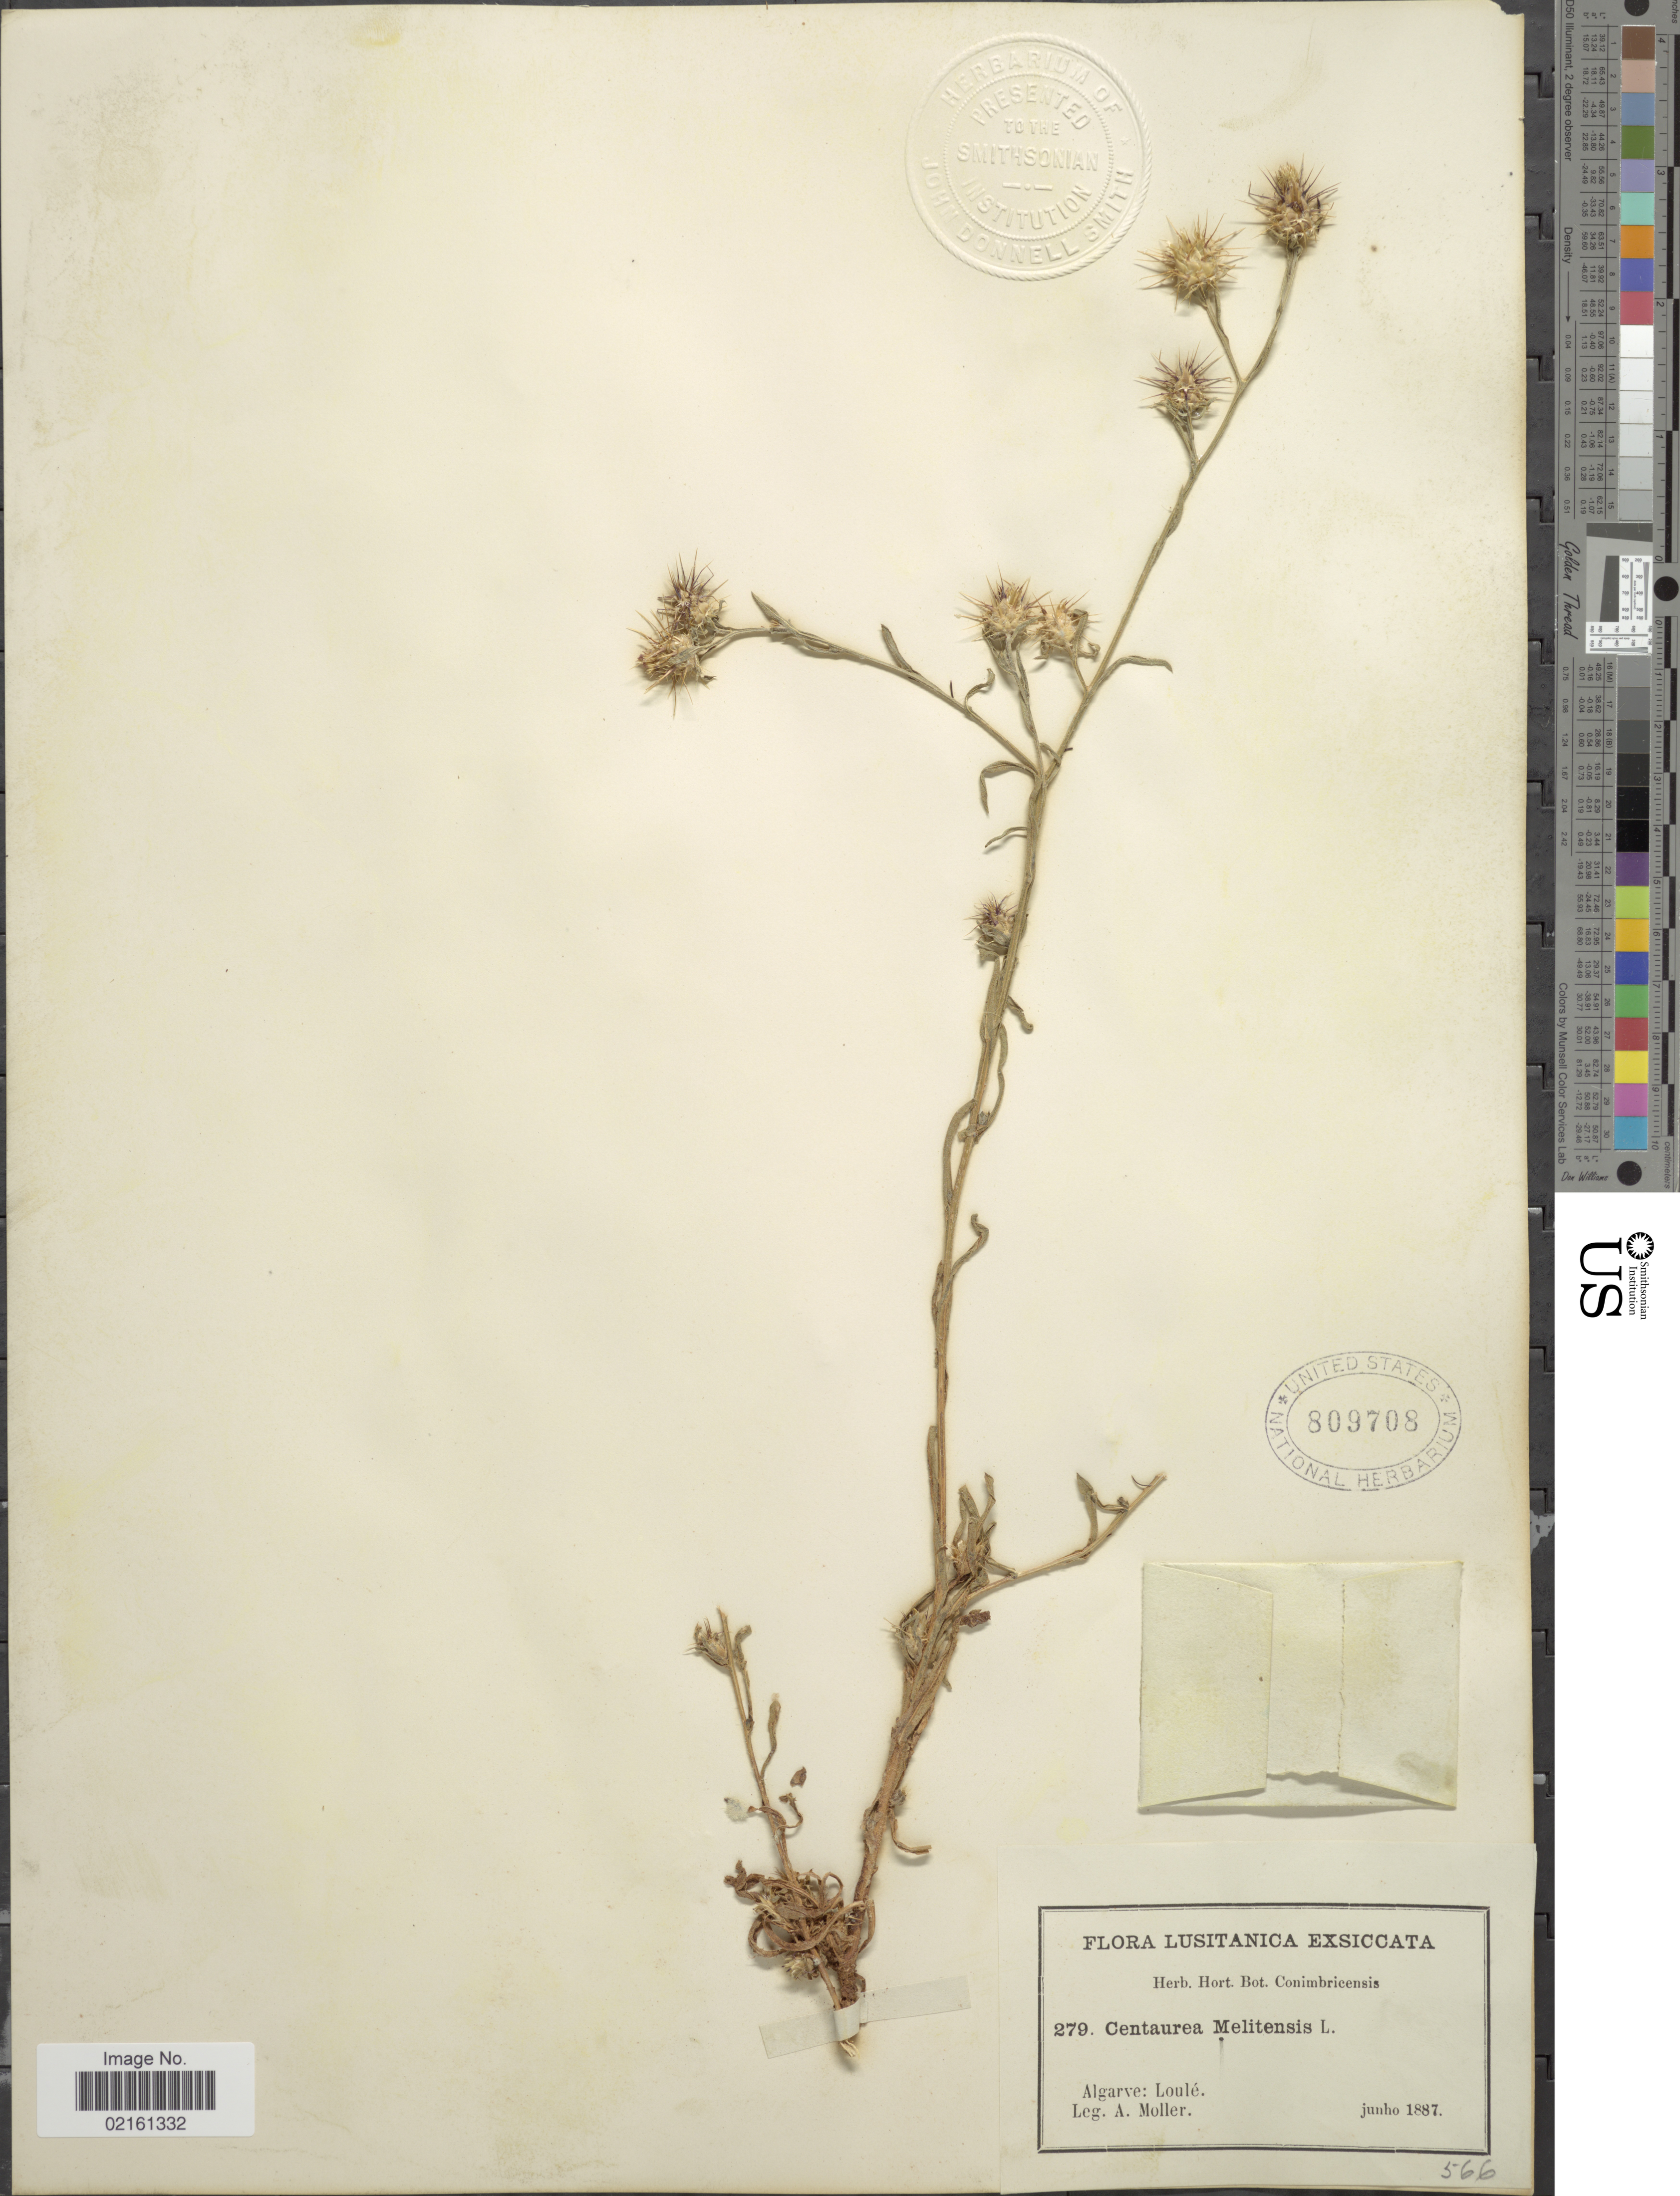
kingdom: Plantae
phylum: Tracheophyta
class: Magnoliopsida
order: Asterales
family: Asteraceae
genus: Centaurea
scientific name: Centaurea melitensis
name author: L.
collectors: A. Moller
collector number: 279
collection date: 1887-06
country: Portugal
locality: Lusitanica, Algarve, Loule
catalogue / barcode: US 809708